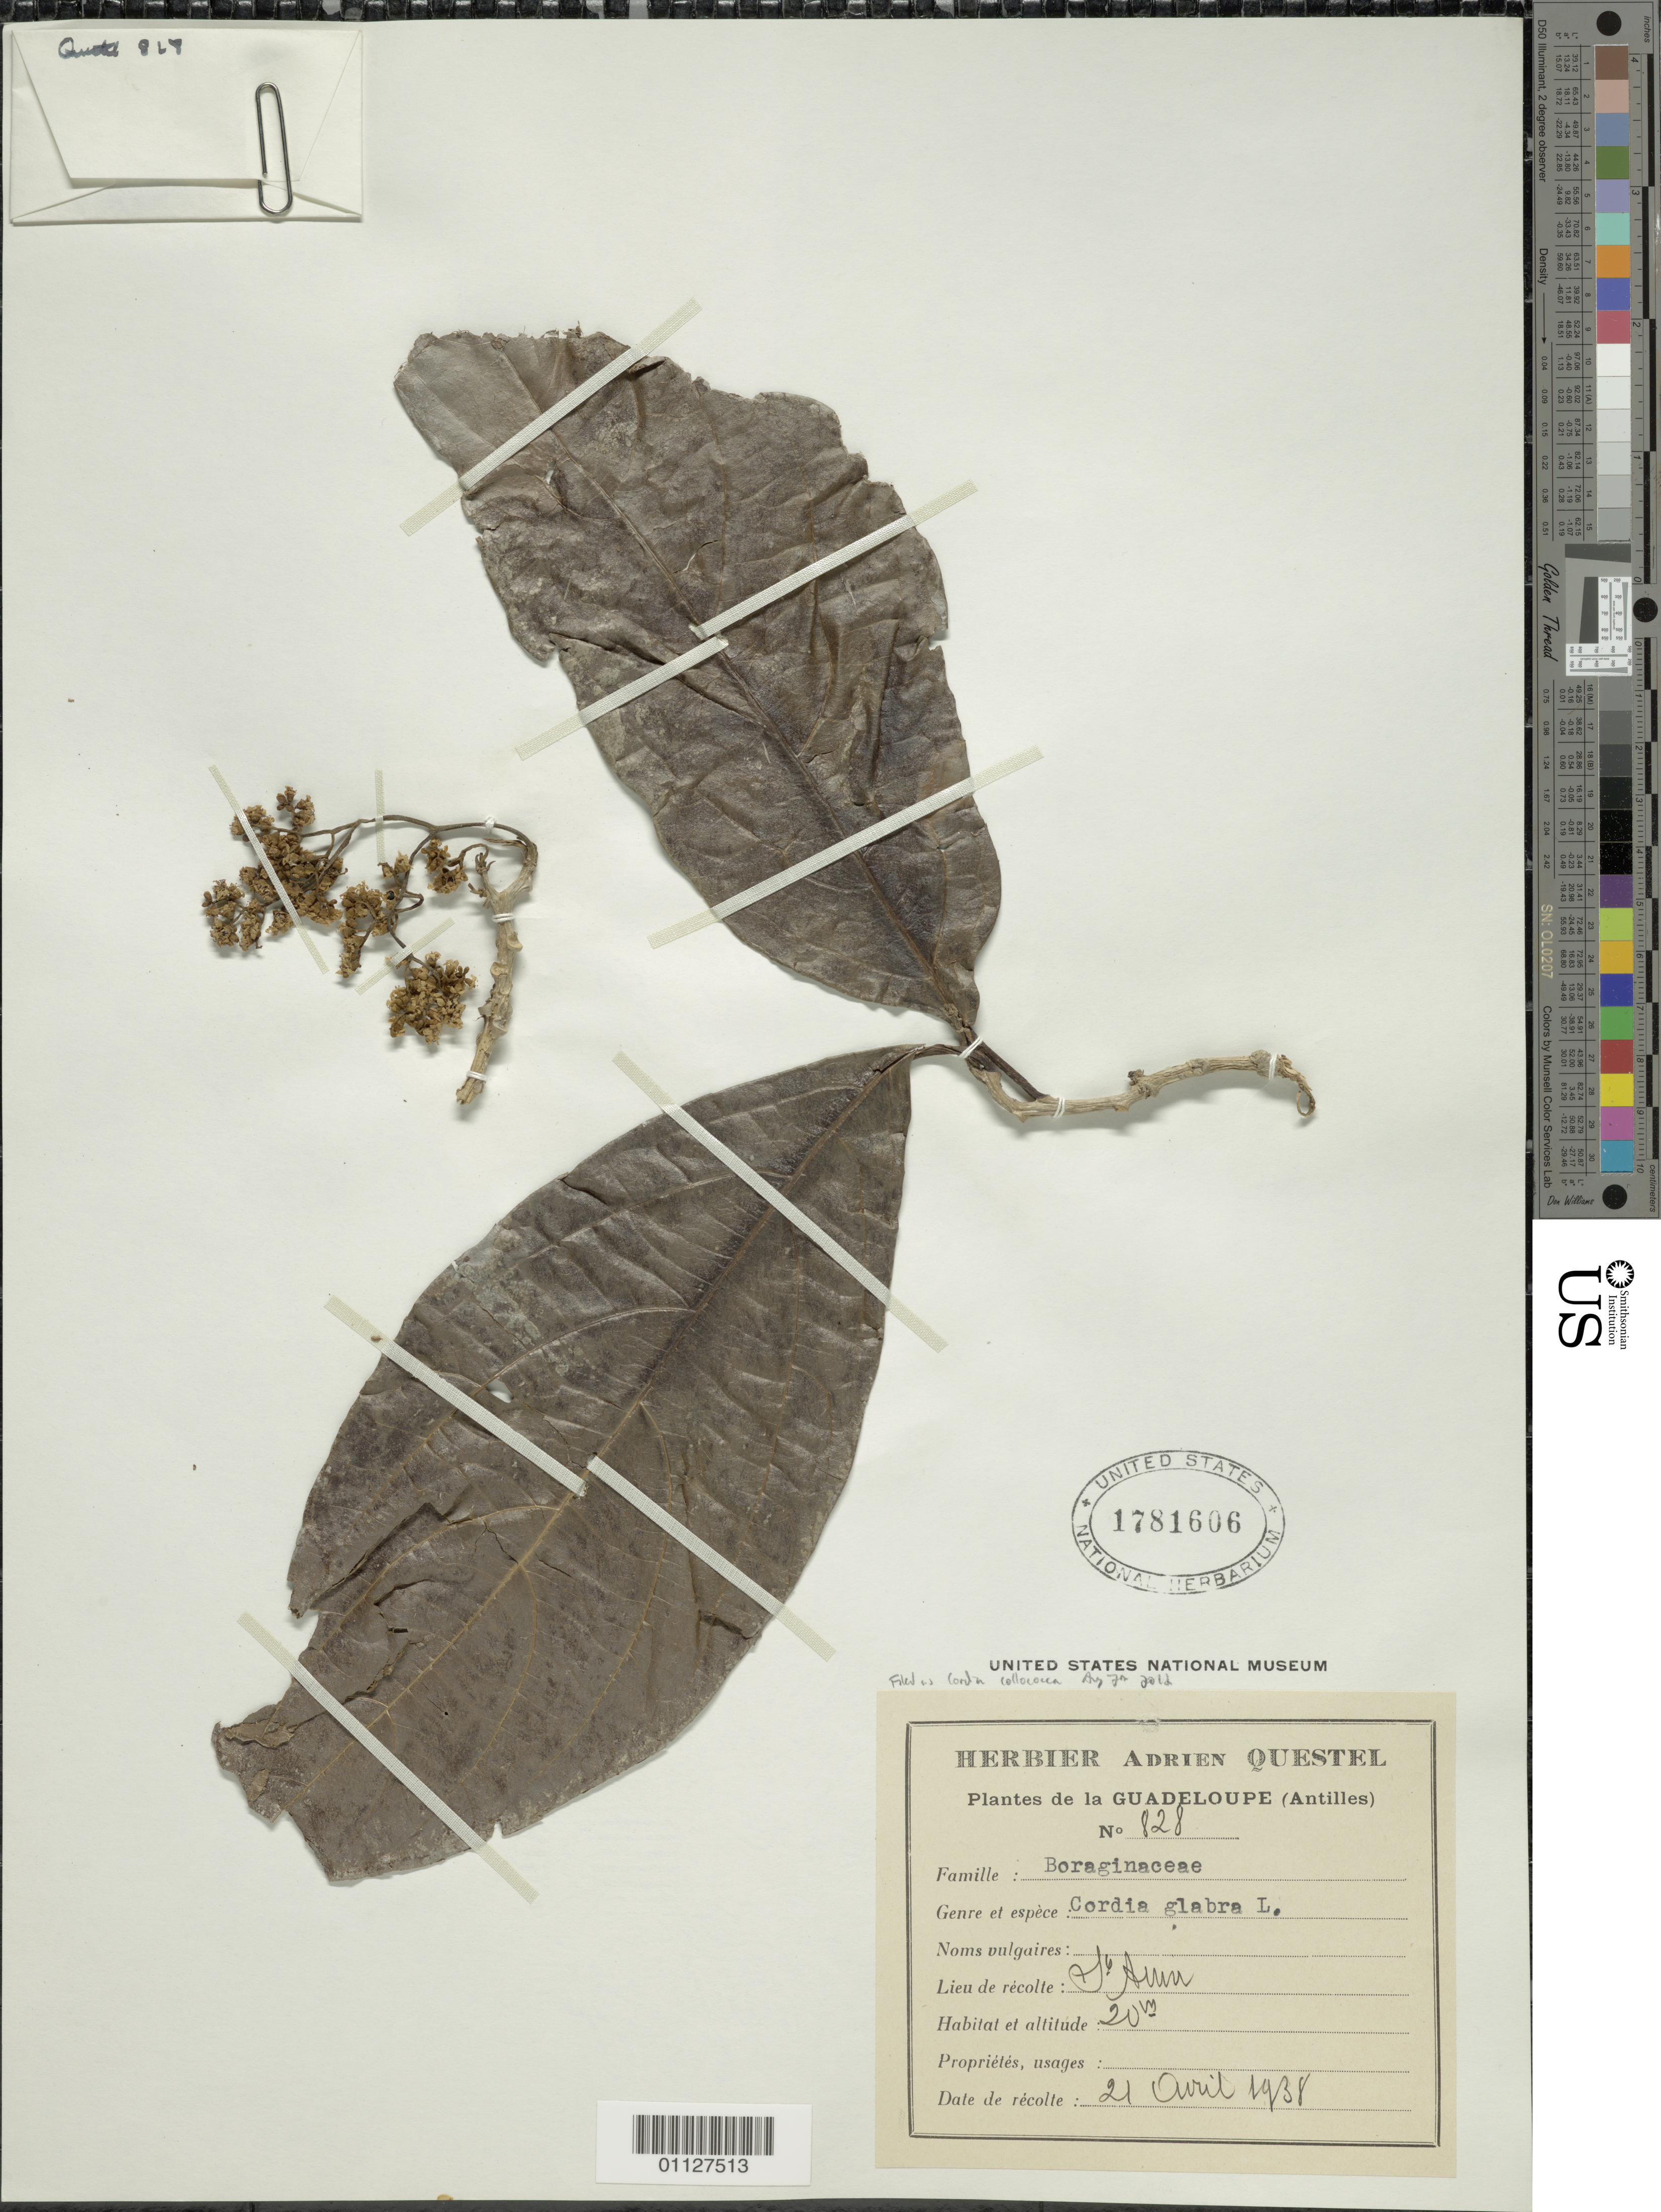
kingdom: Plantae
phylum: Tracheophyta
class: Magnoliopsida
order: Boraginales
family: Cordiaceae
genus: Cordia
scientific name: Cordia collococca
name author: L.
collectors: A. Questel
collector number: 828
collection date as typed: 21 Apr 1938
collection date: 1938-04-21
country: Guadeloupe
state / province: St. Anne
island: Basse Terre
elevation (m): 20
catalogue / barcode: US 1781606